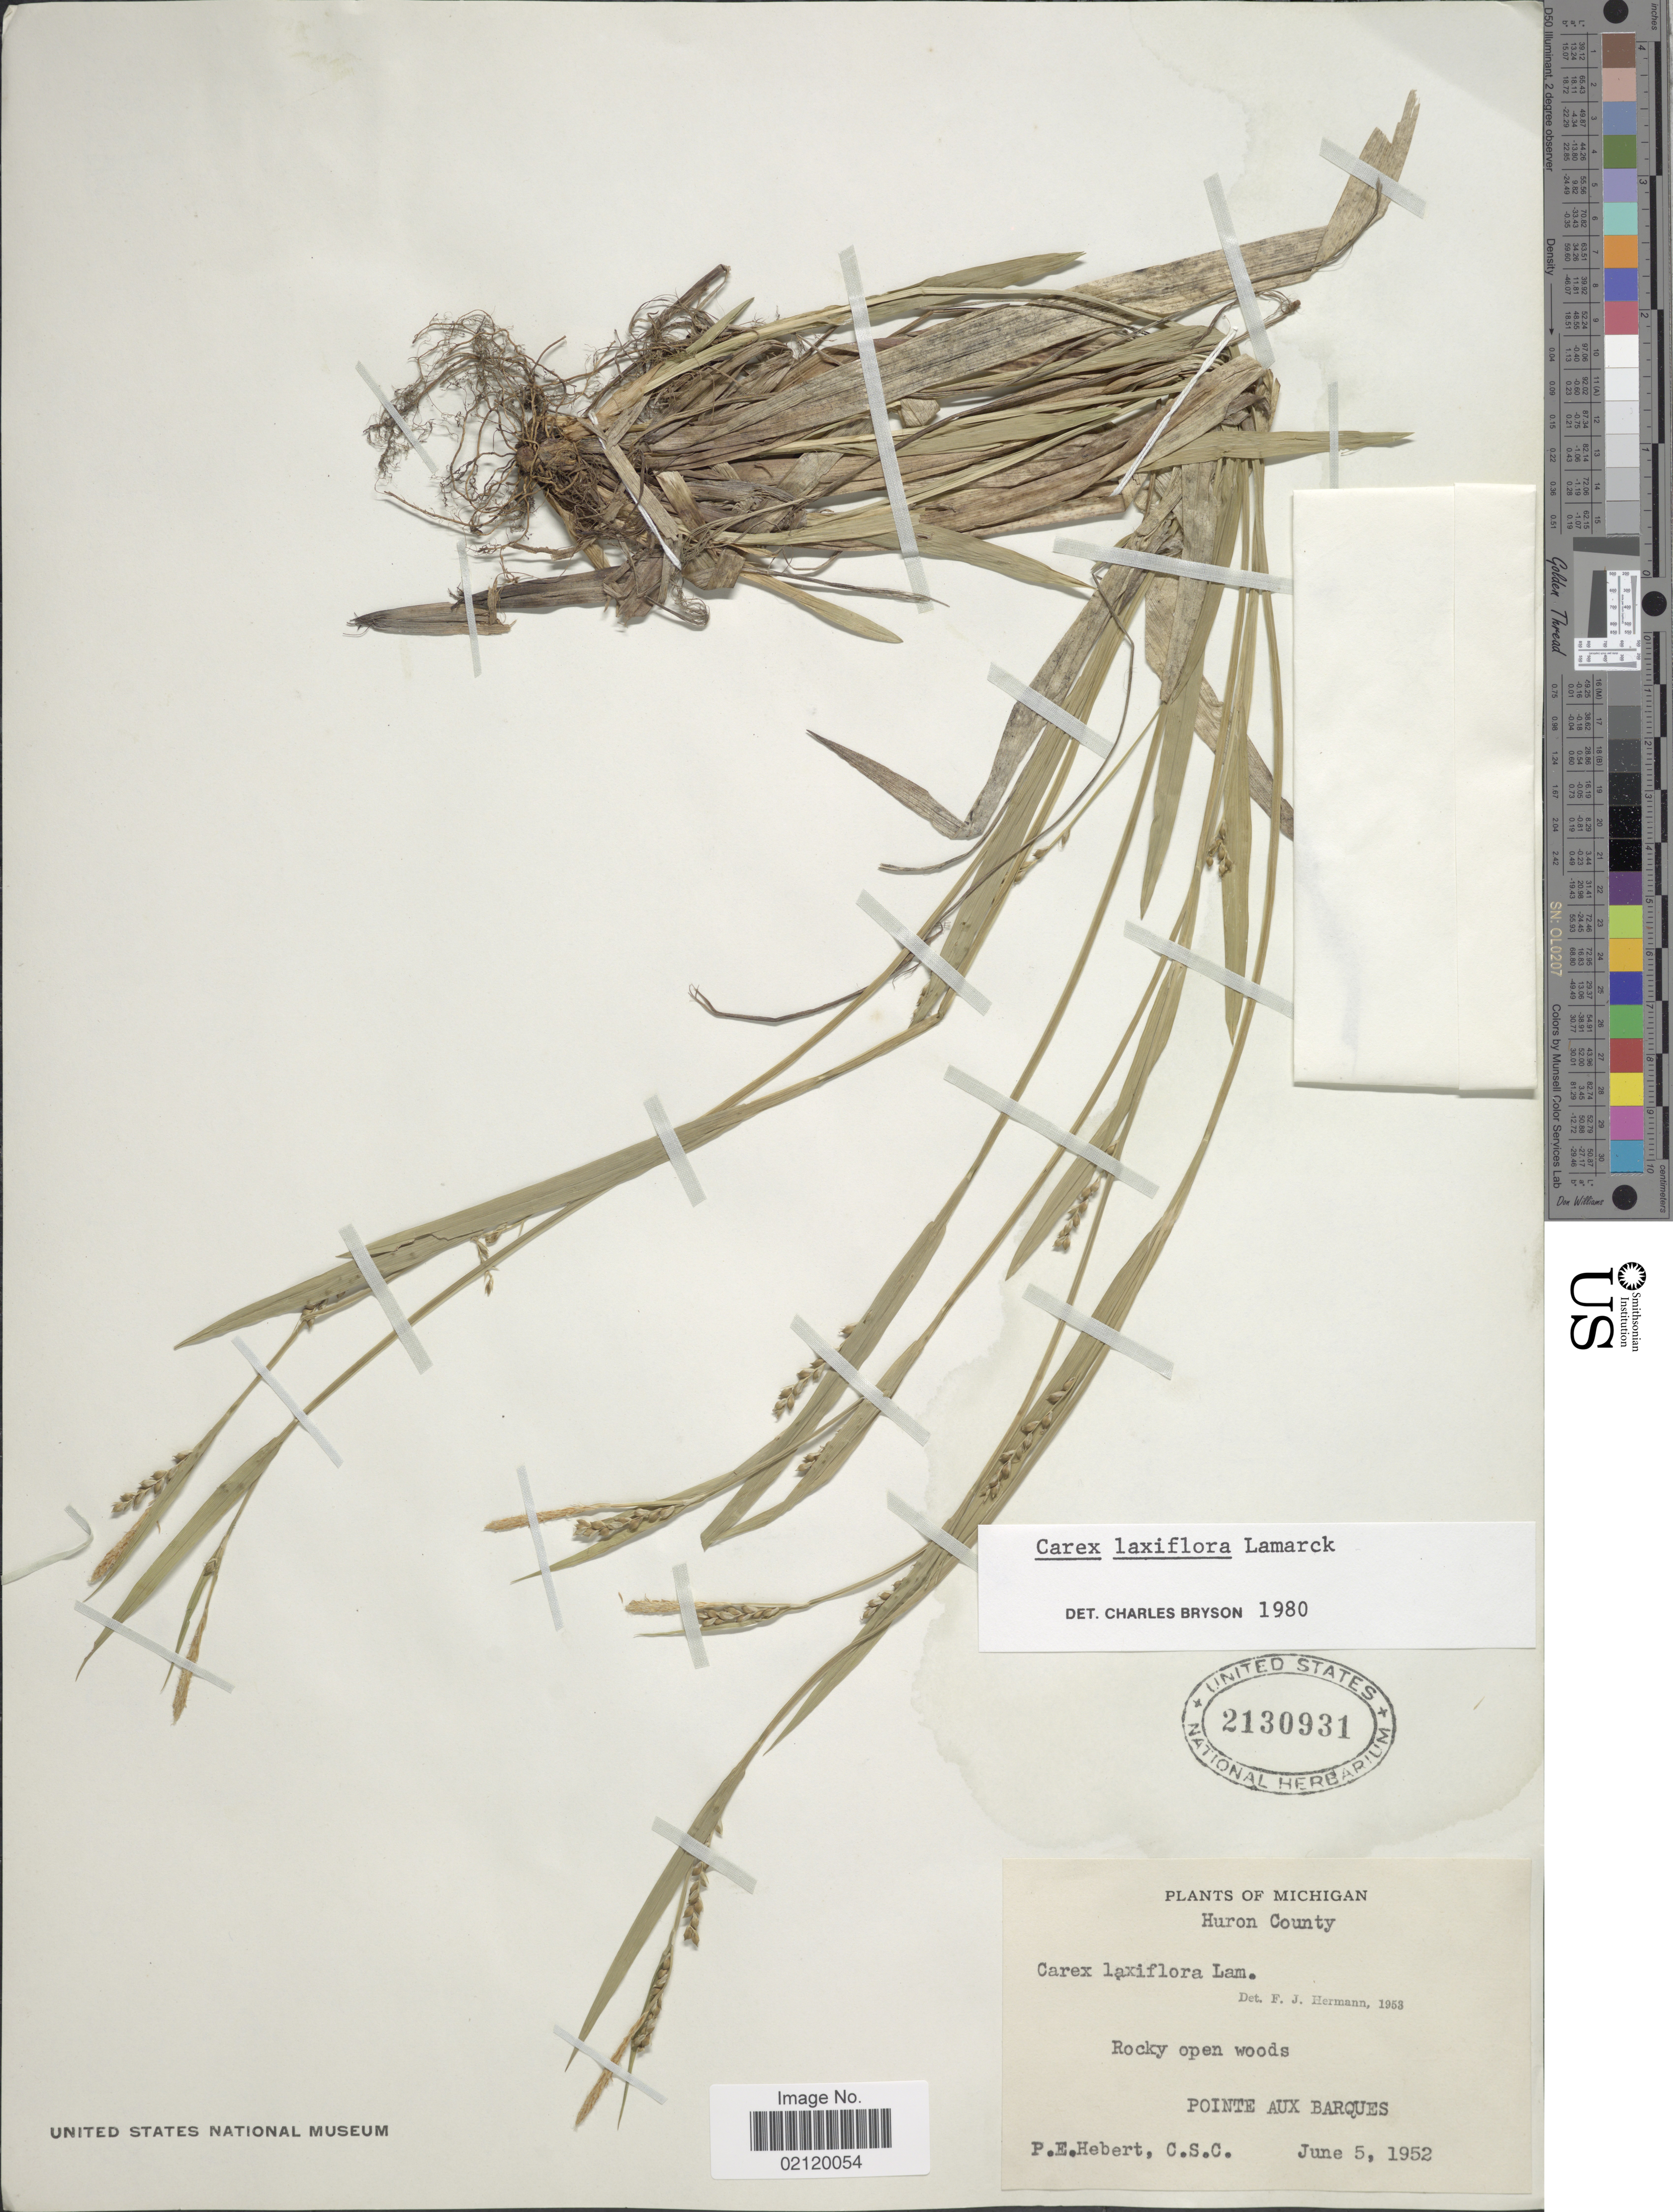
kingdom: Plantae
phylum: Tracheophyta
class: Liliopsida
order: Poales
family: Cyperaceae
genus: Carex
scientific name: Carex laxiflora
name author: Lam.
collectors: P. Hebert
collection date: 1952-06-05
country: United States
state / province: Michigan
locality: Huron County. Rocky open woods. Pointe Aux Barques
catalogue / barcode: US 2130931